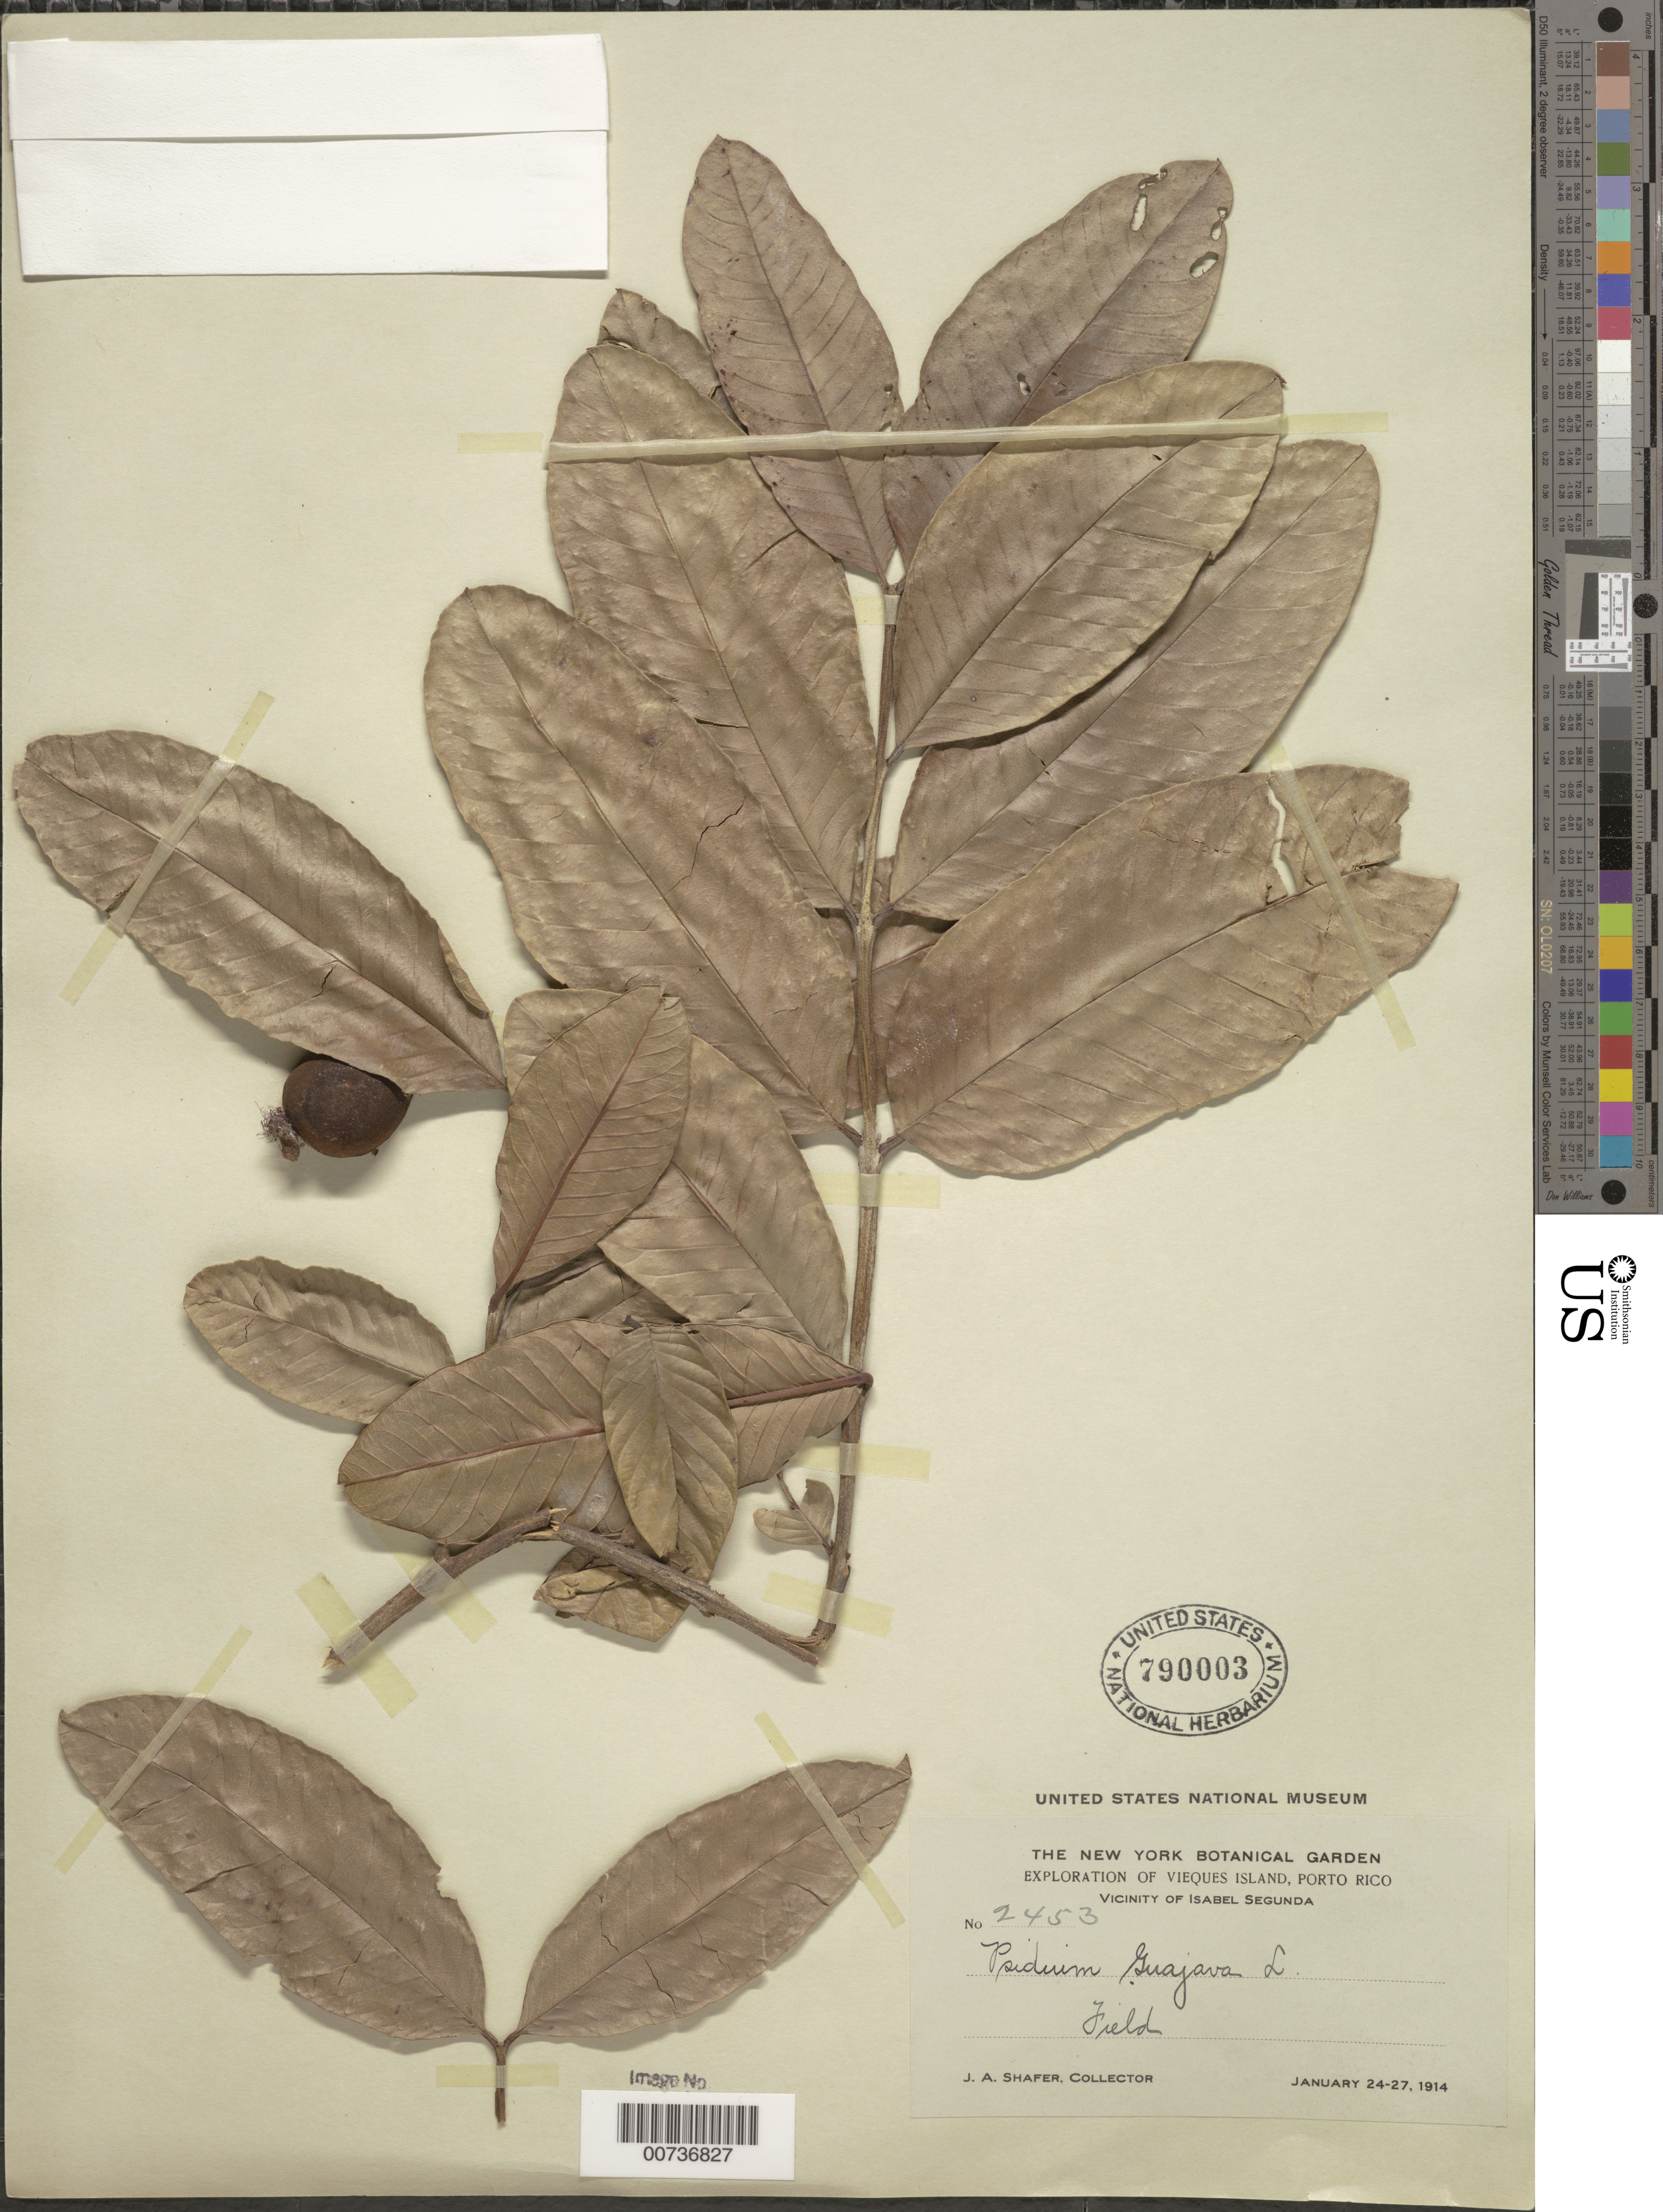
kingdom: Plantae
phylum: Tracheophyta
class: Magnoliopsida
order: Myrtales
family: Myrtaceae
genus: Psidium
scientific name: Psidium guajava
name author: L.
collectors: J. A. Shafer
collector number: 2453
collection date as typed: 24 Jan 1914 to 27 Jan 1914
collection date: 1914-01-24/1914-01-27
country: Puerto Rico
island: Vieques I.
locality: vicinity of Isabel Segunda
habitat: Field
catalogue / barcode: US 790003